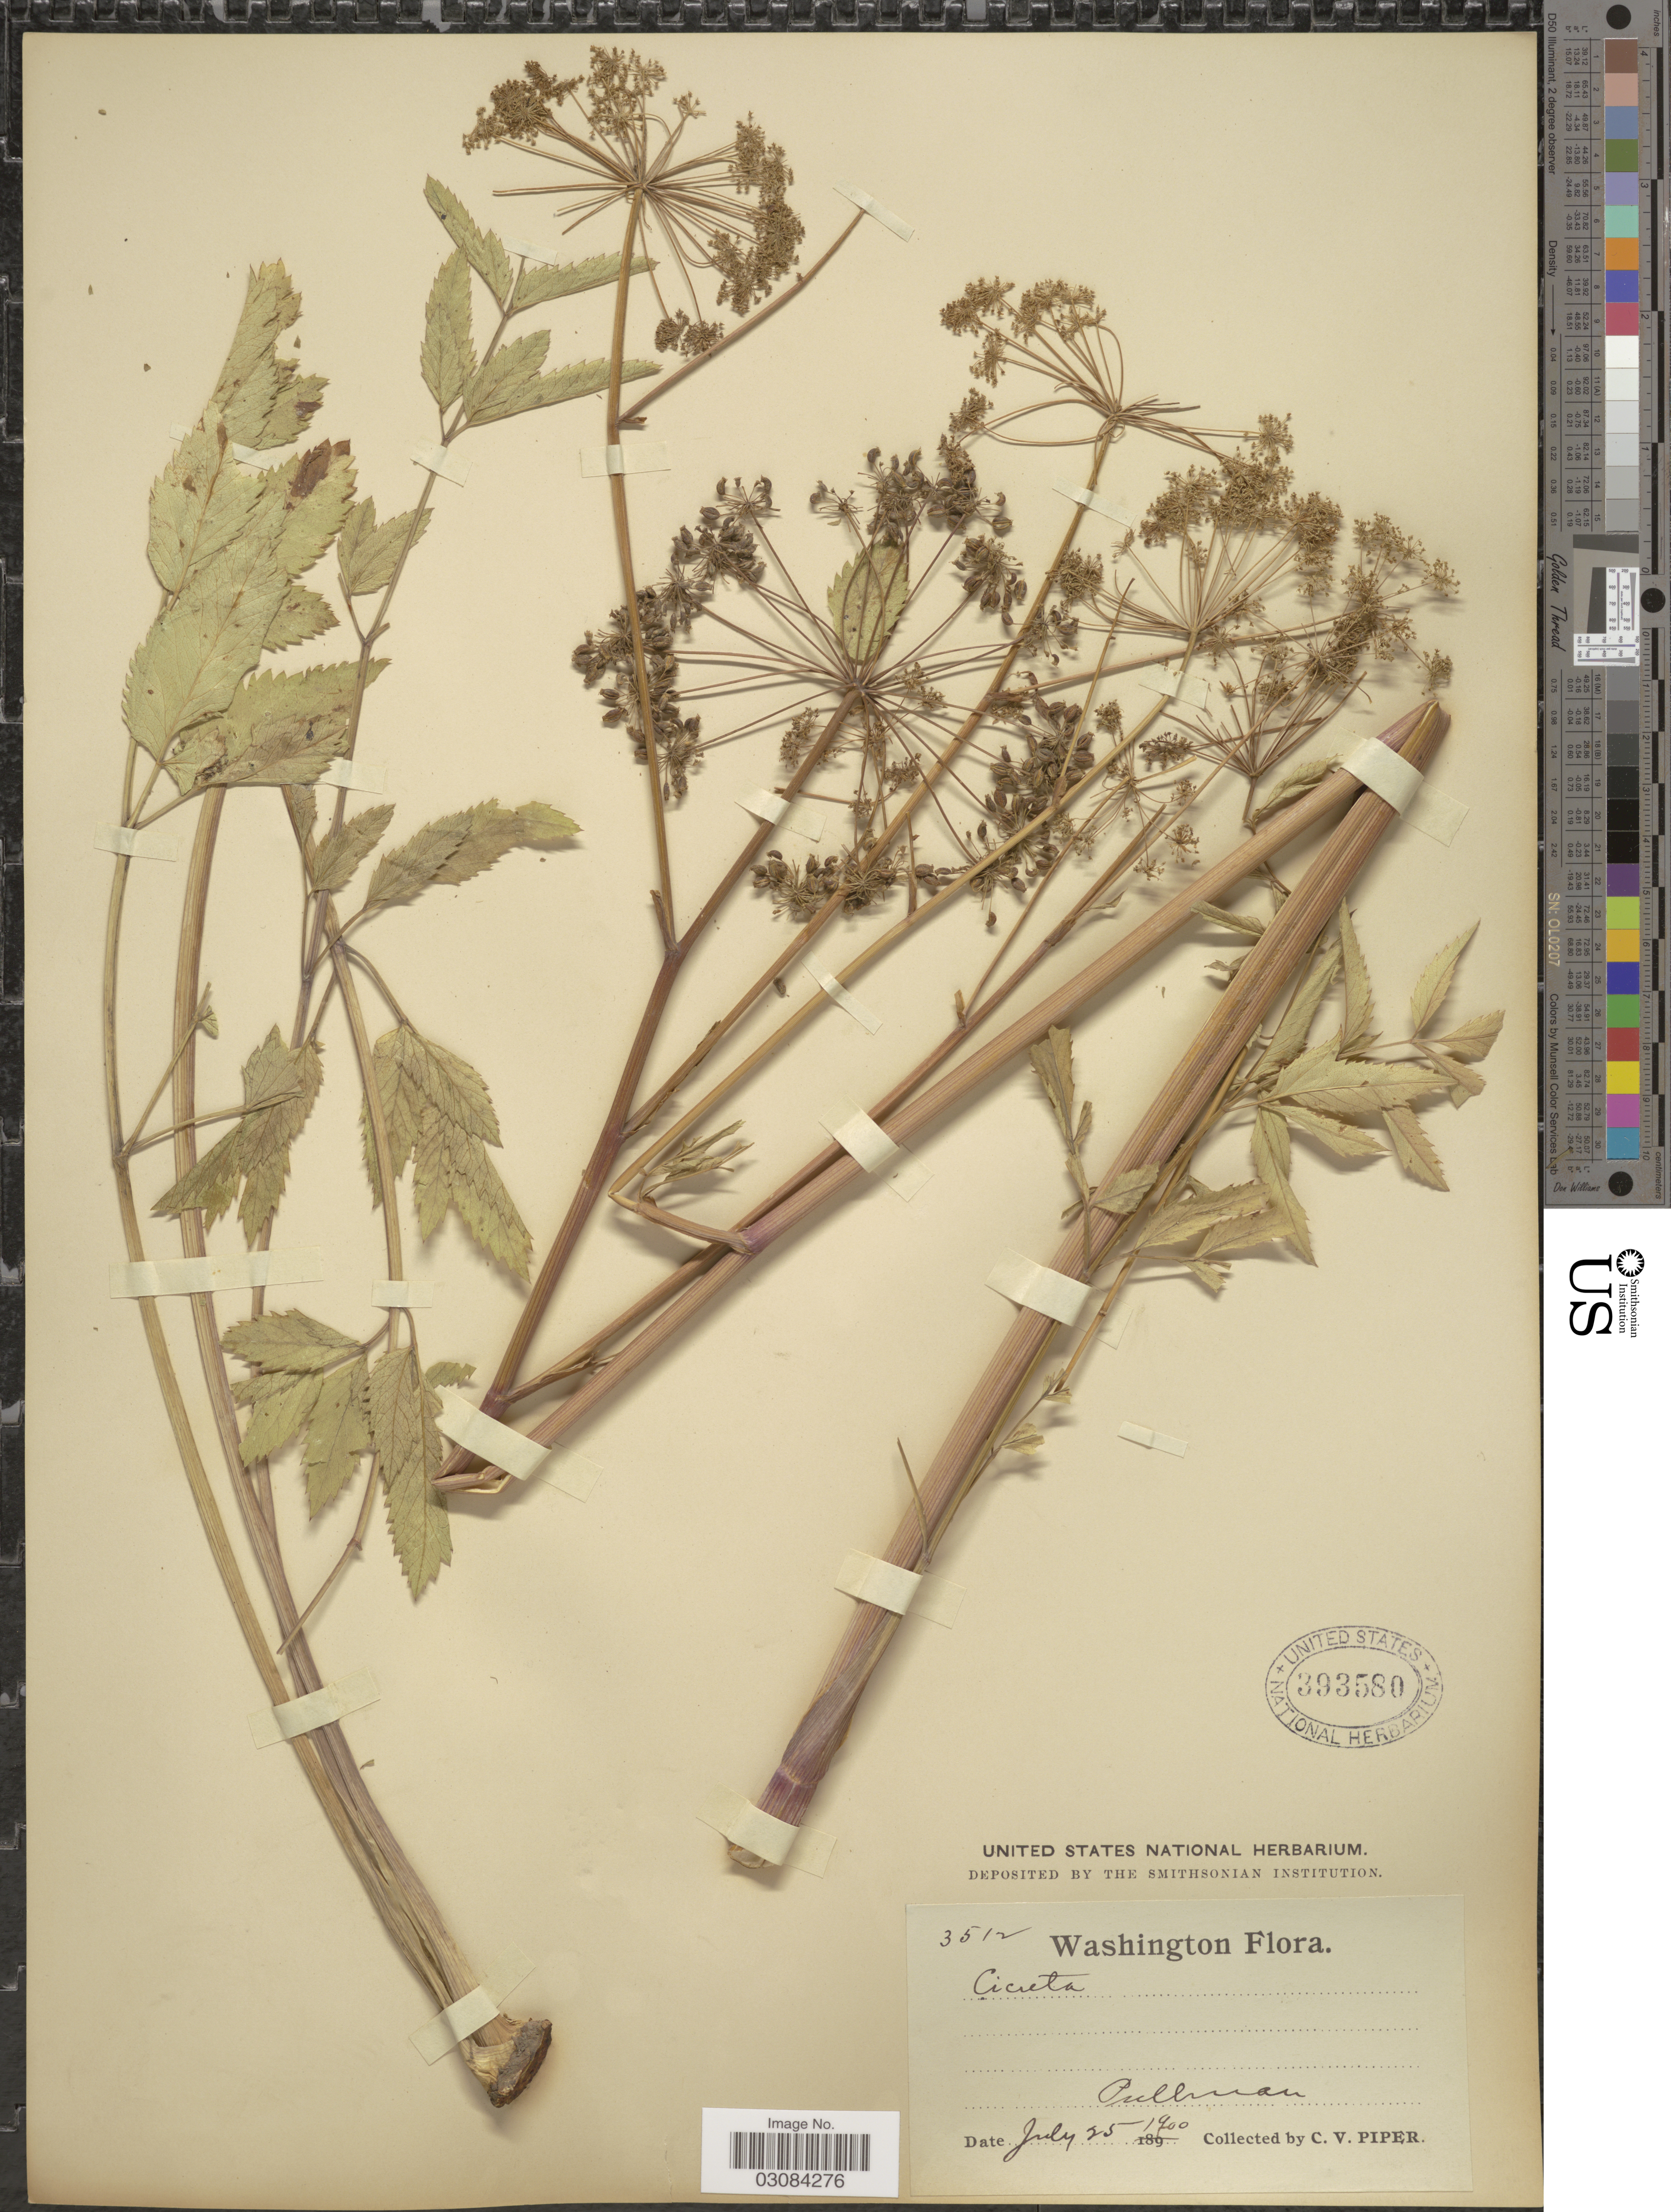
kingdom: Plantae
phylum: Tracheophyta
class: Magnoliopsida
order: Apiales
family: Apiaceae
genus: Cicuta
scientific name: Cicuta douglasii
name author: (DC.) J.M. Coult. & Rose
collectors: C. V. Piper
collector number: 3512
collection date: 1900-07-25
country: United States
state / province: Washington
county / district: Whitman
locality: Pullman.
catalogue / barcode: US 393580